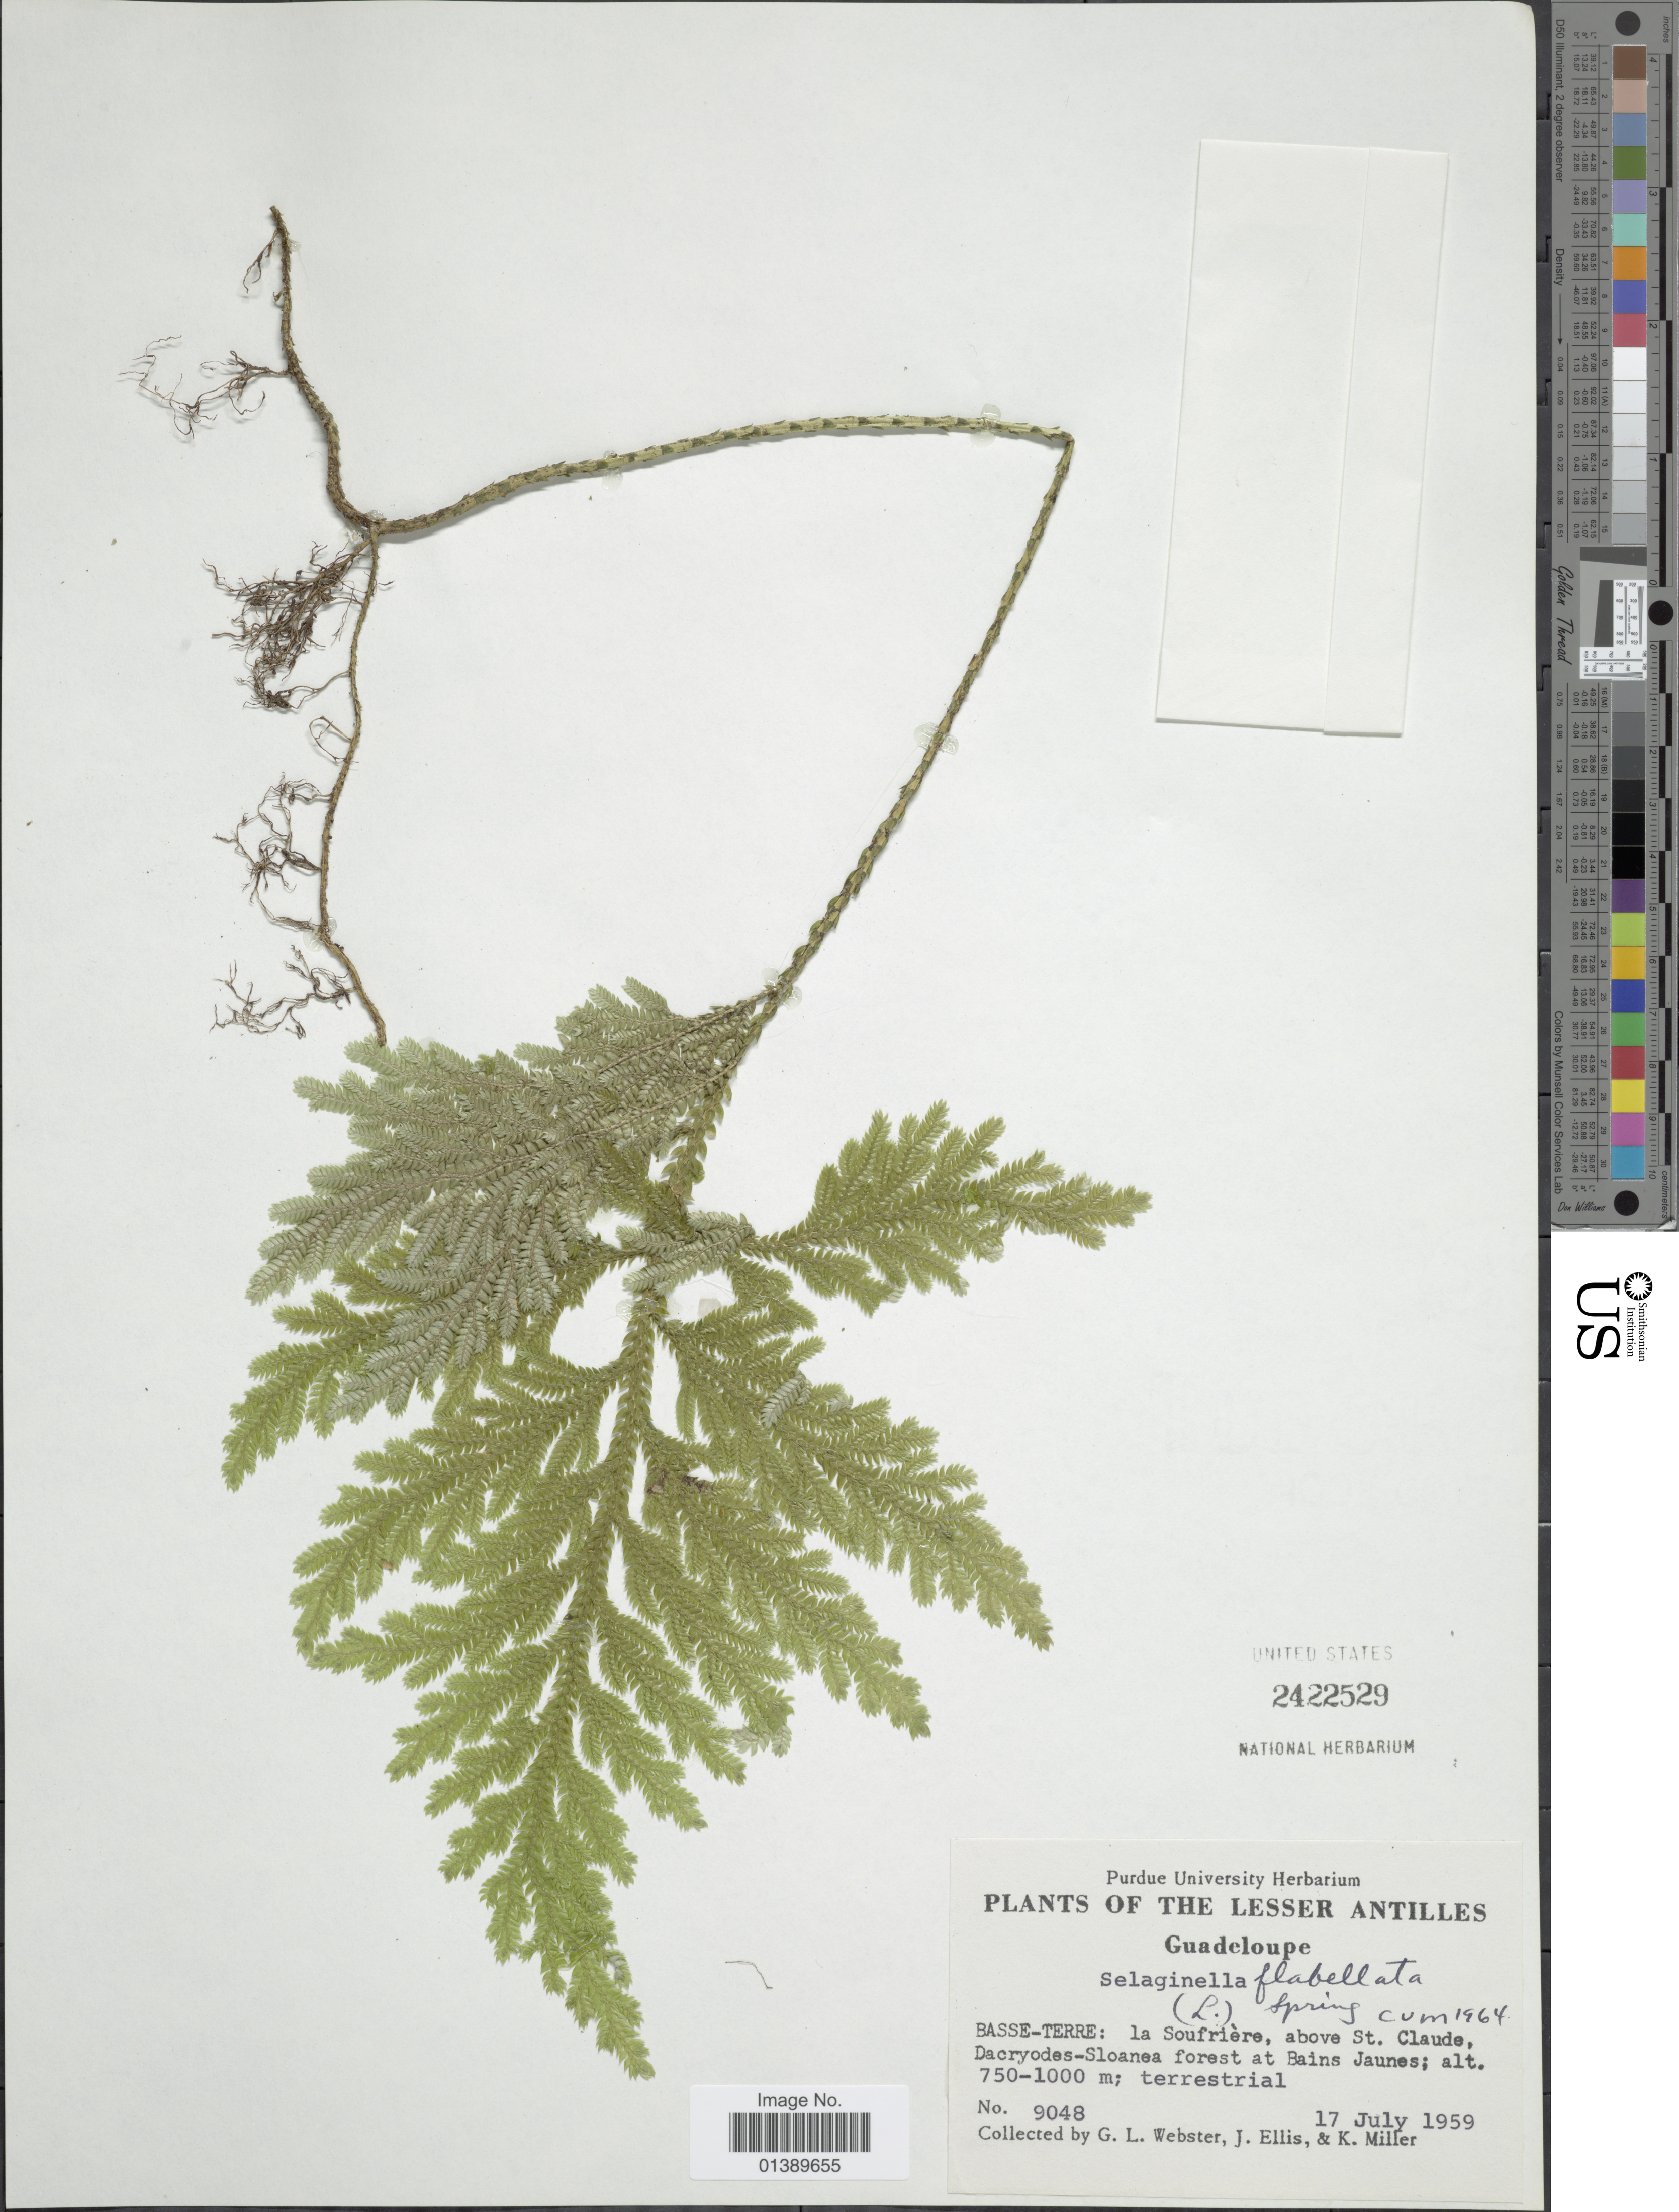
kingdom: Plantae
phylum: Tracheophyta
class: Lycopodiopsida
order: Selaginellales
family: Selaginellaceae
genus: Selaginella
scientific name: Selaginella flabellata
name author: L.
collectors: G. L. Webster, J. Ellis & K. Miller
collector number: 9048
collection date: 1959-07-17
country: Guadeloupe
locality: The Lesser Antilles, Basse-Terre: la Soufrière, above St Claude, Dacryodes-Sloanea forest at Bains Jaunes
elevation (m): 750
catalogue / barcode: US 2422529